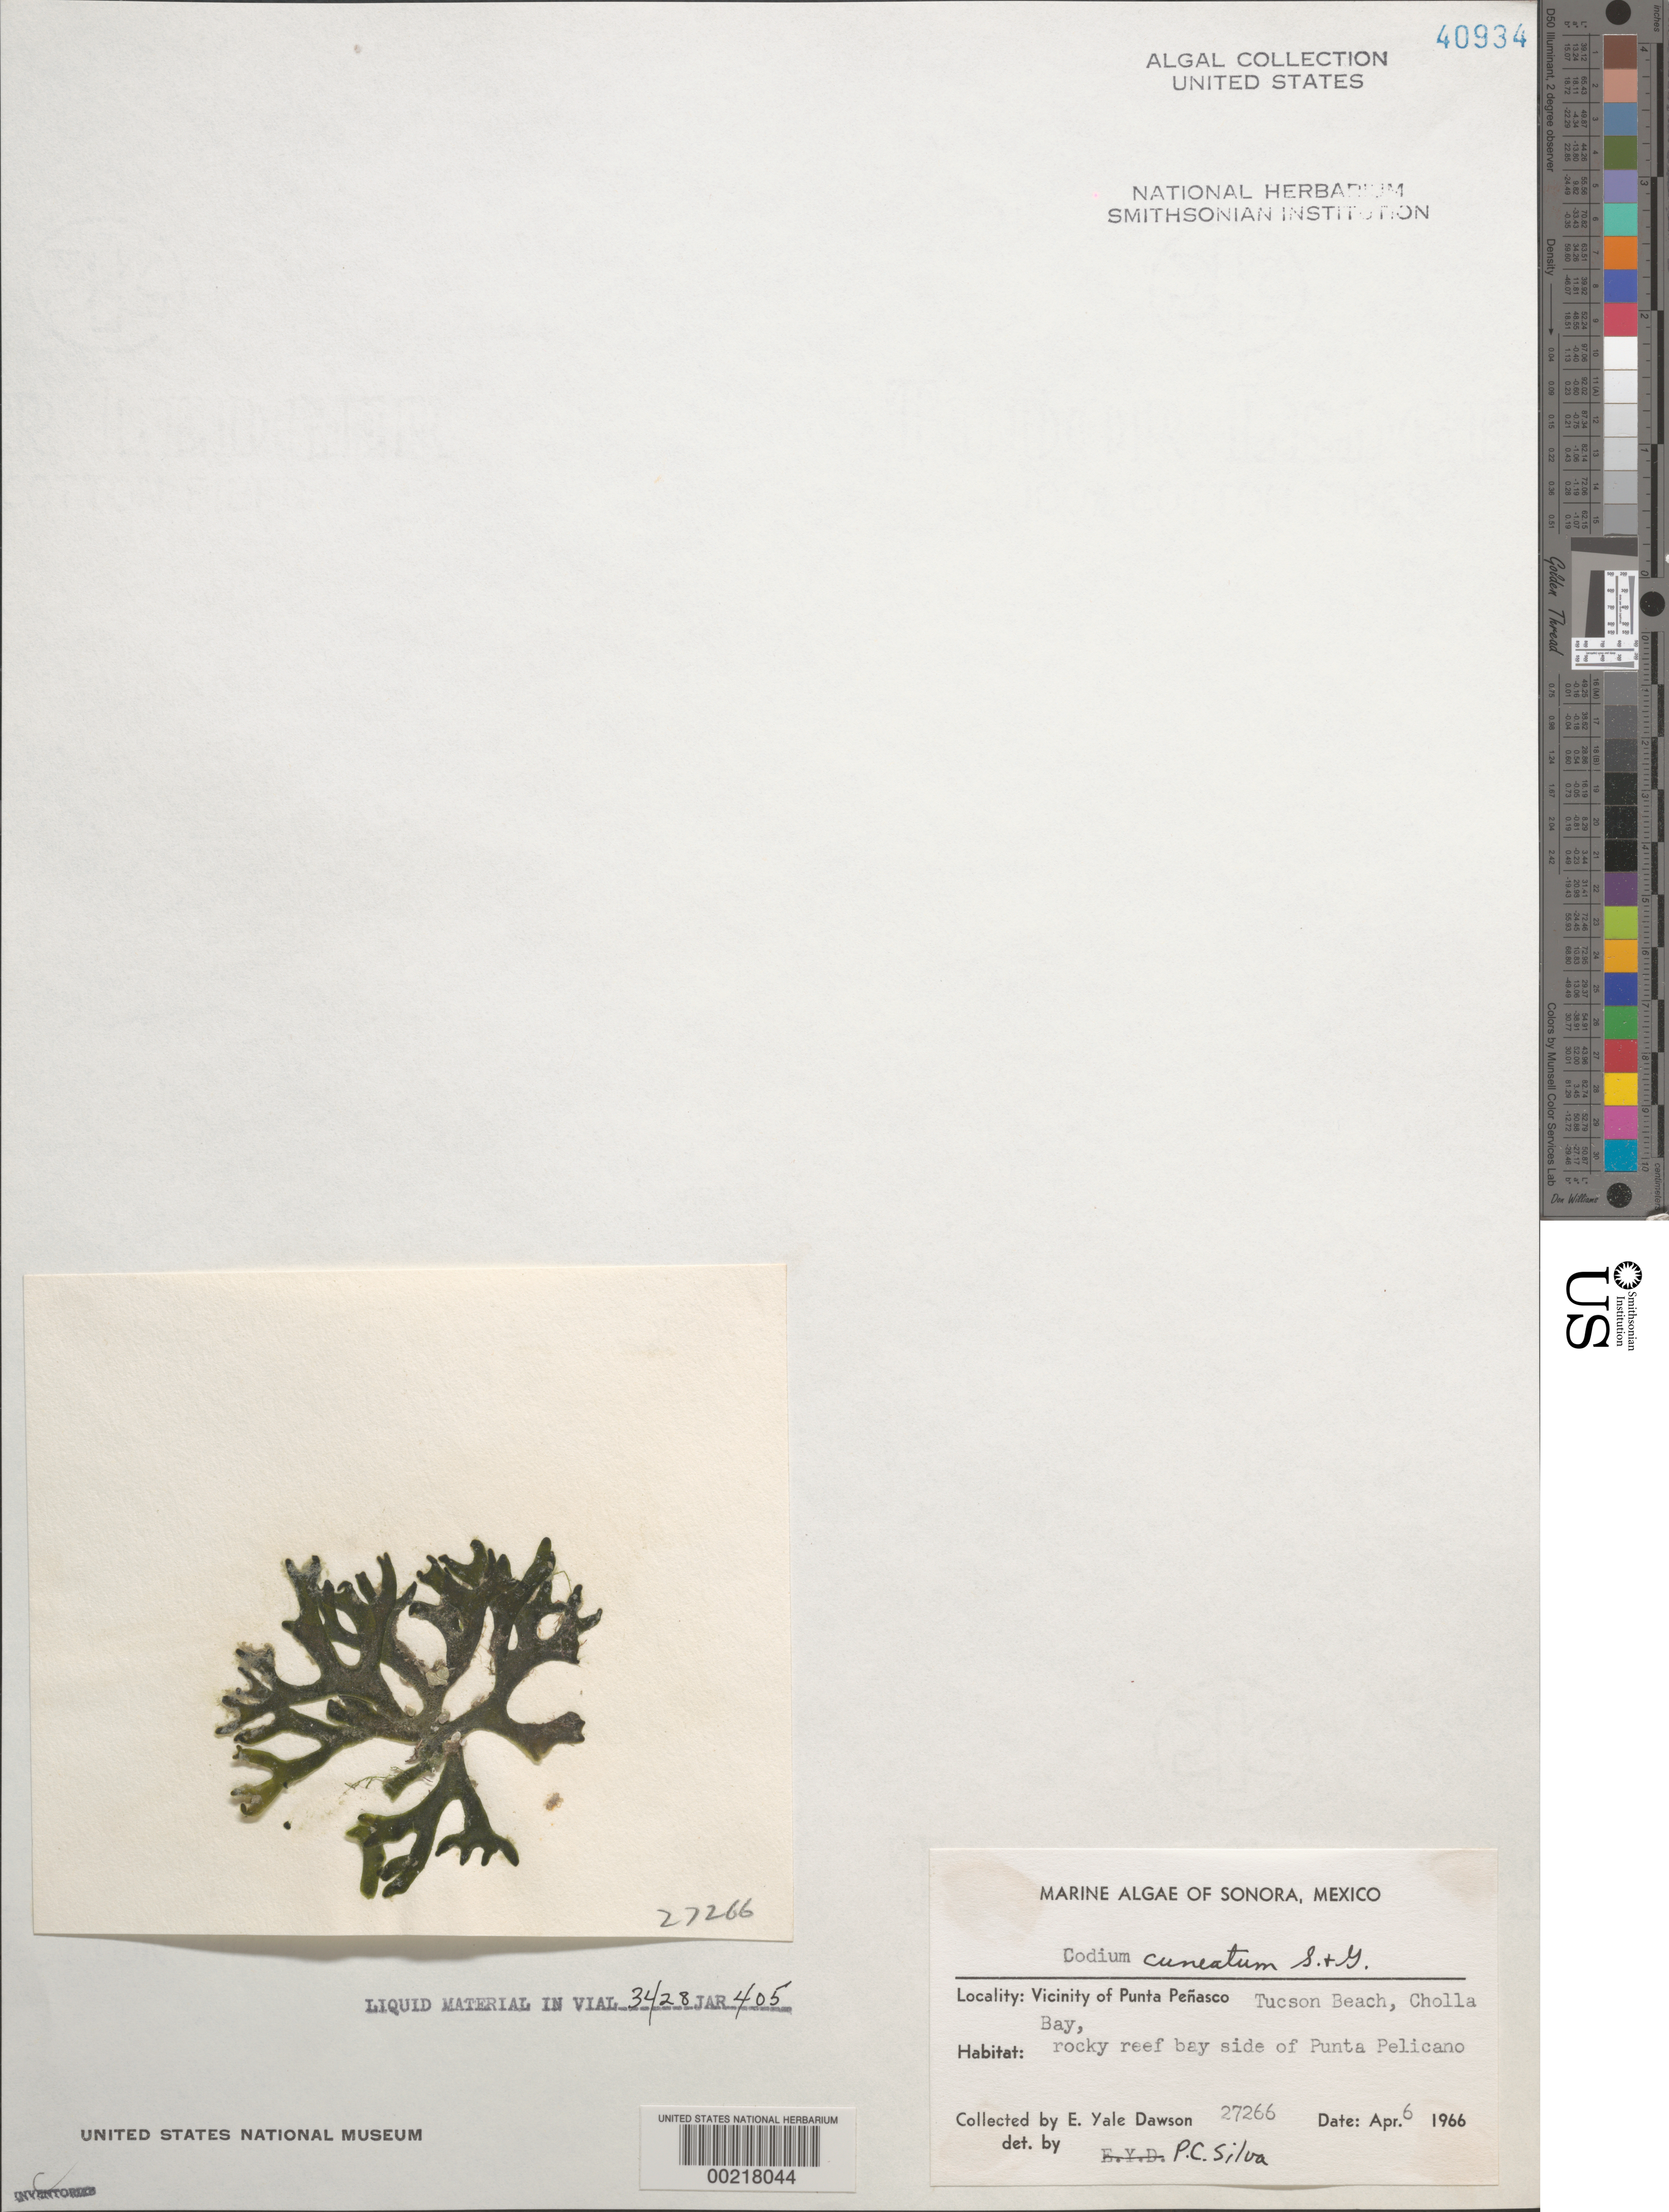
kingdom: Plantae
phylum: Chlorophyta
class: Ulvophyceae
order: Bryopsidales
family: Codiaceae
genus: Codium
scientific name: Codium simulans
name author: Setch. & N.L. Gardner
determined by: Algae name updating Project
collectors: E. Y. Dawson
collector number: EYD 27266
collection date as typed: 06 Apr 1966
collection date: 1966-04-06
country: Mexico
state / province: Sonora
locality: Cholla Bay, Tucson Beach, Punta Pelicano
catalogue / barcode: US 40934